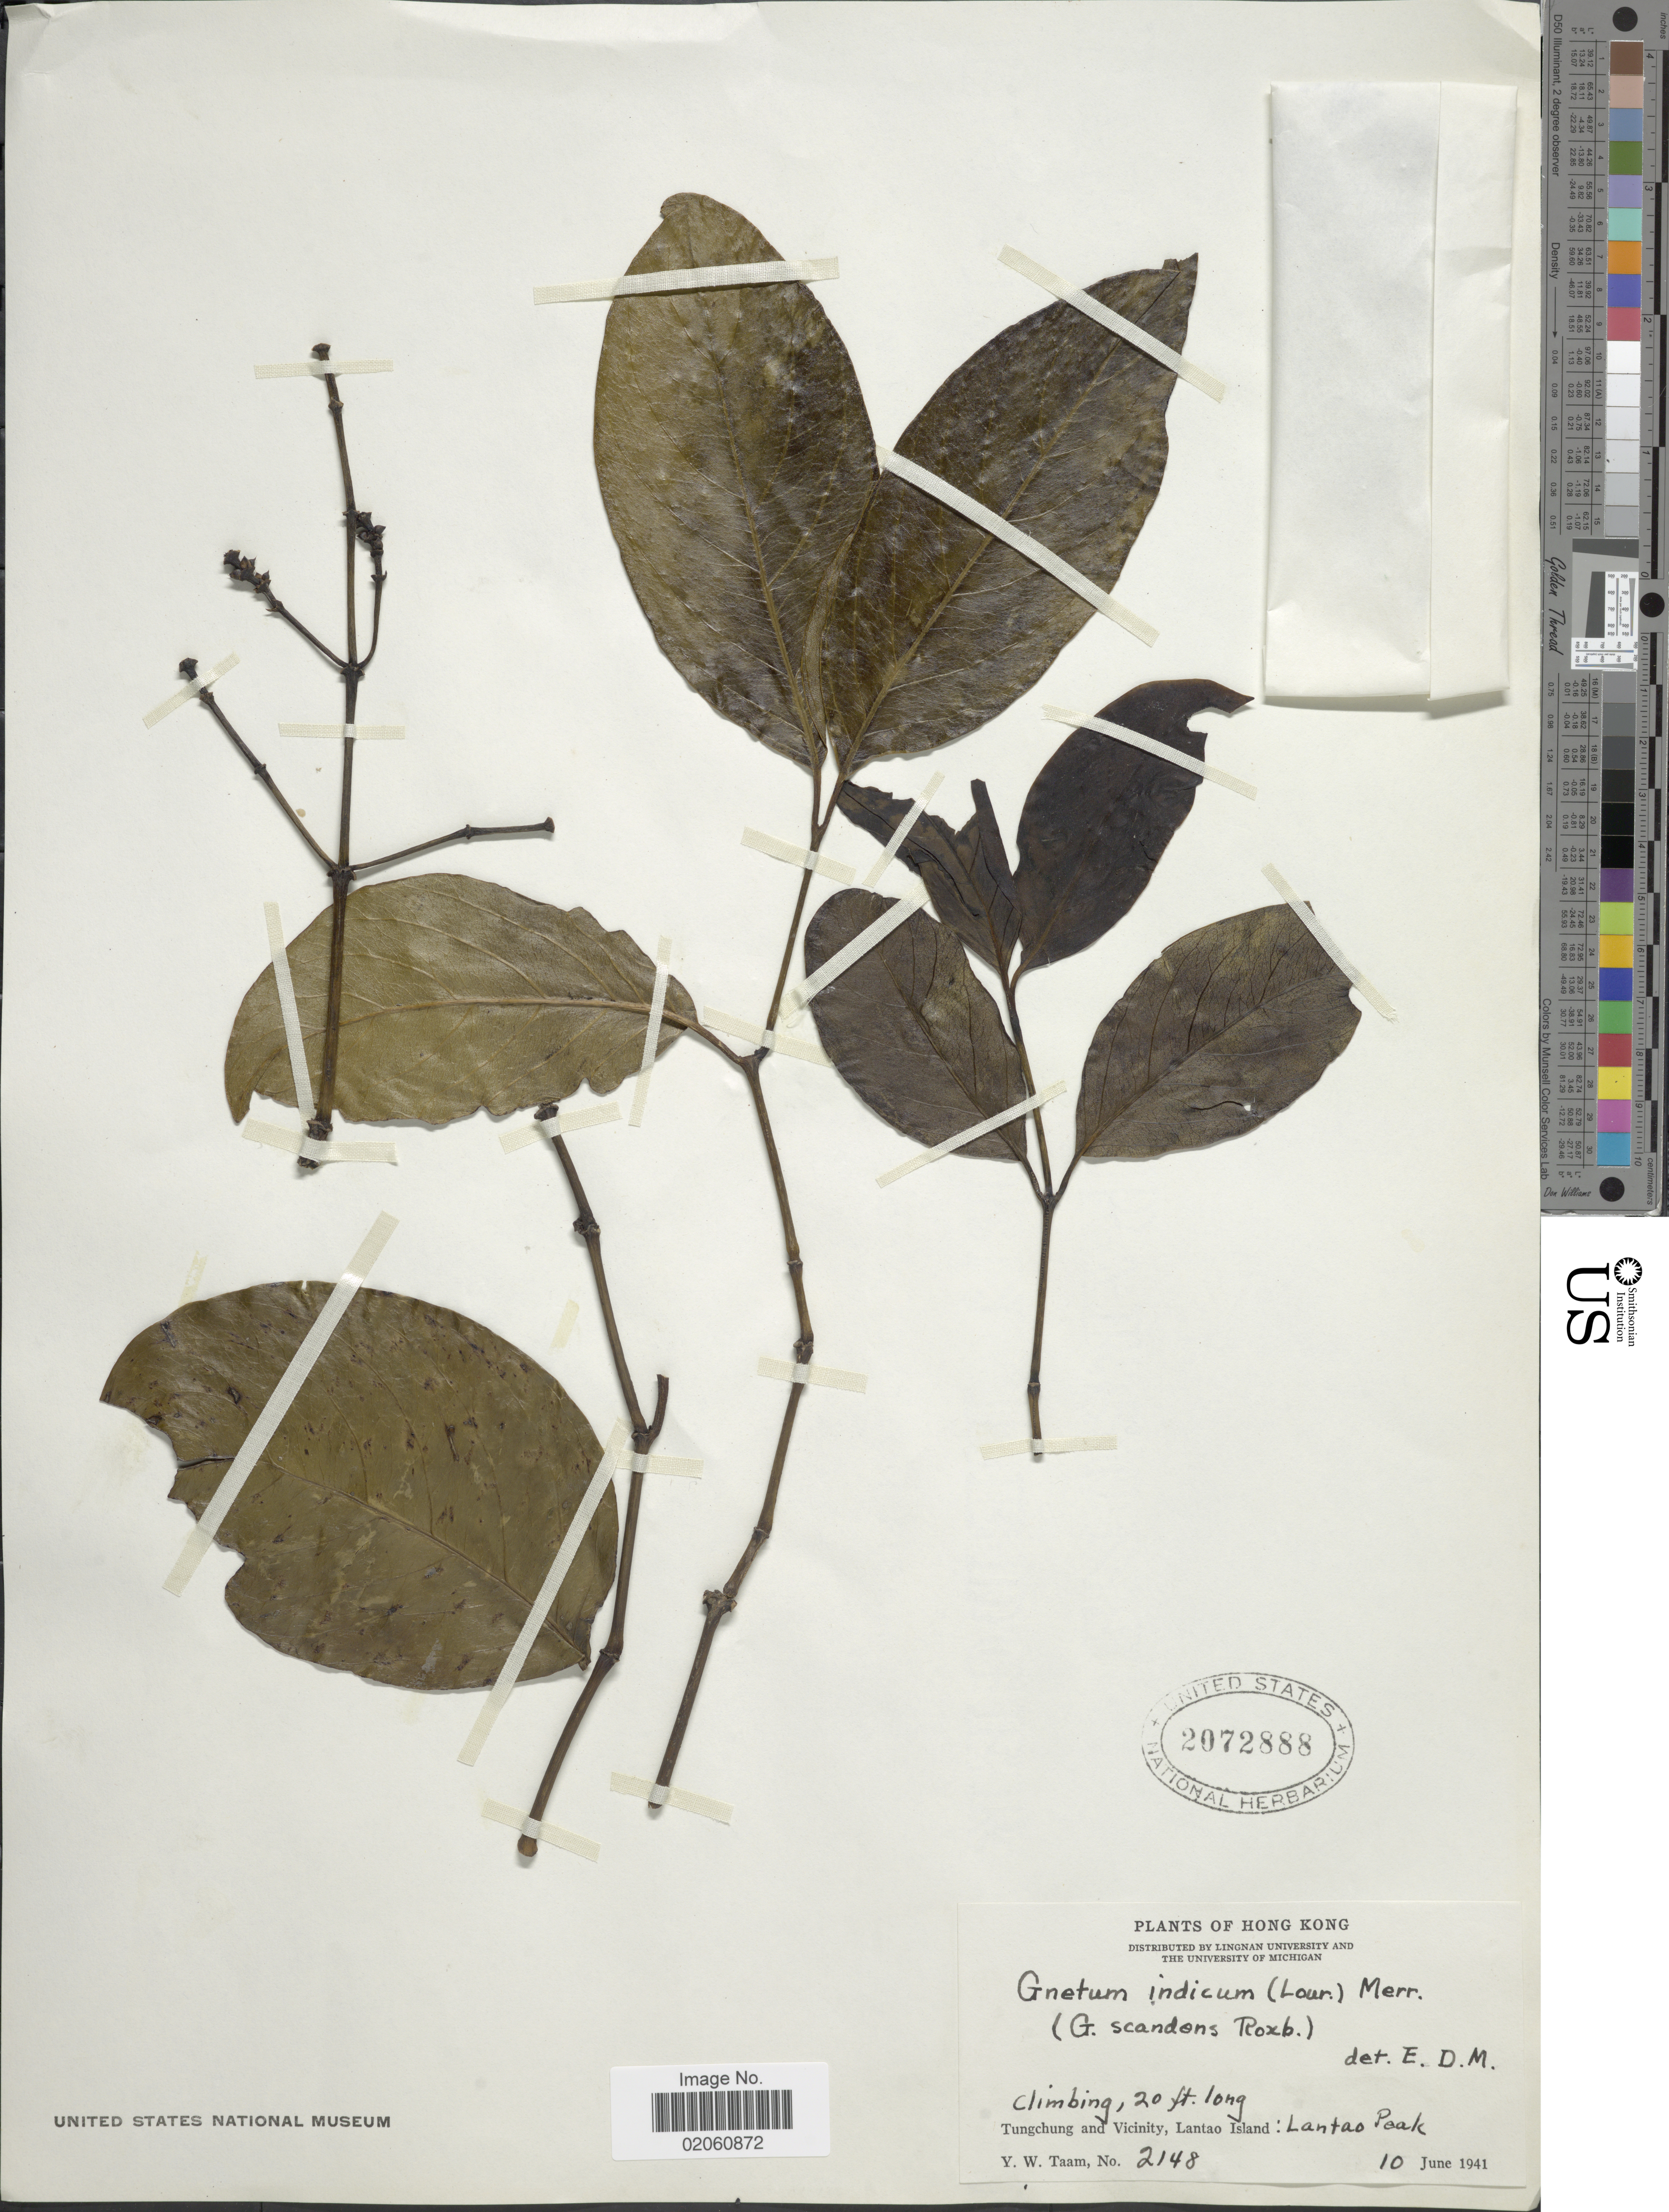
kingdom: Plantae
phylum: Tracheophyta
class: Gnetopsida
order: Gnetales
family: Gnetaceae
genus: Gnetum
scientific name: Gnetum indicum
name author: (Lour.) Merr.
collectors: Y. W. Taam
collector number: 2148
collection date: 1941-06-10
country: China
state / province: Hong Kong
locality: Tungchung and vicinity, Lantao Island: Lantao Peak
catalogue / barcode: US 2072888